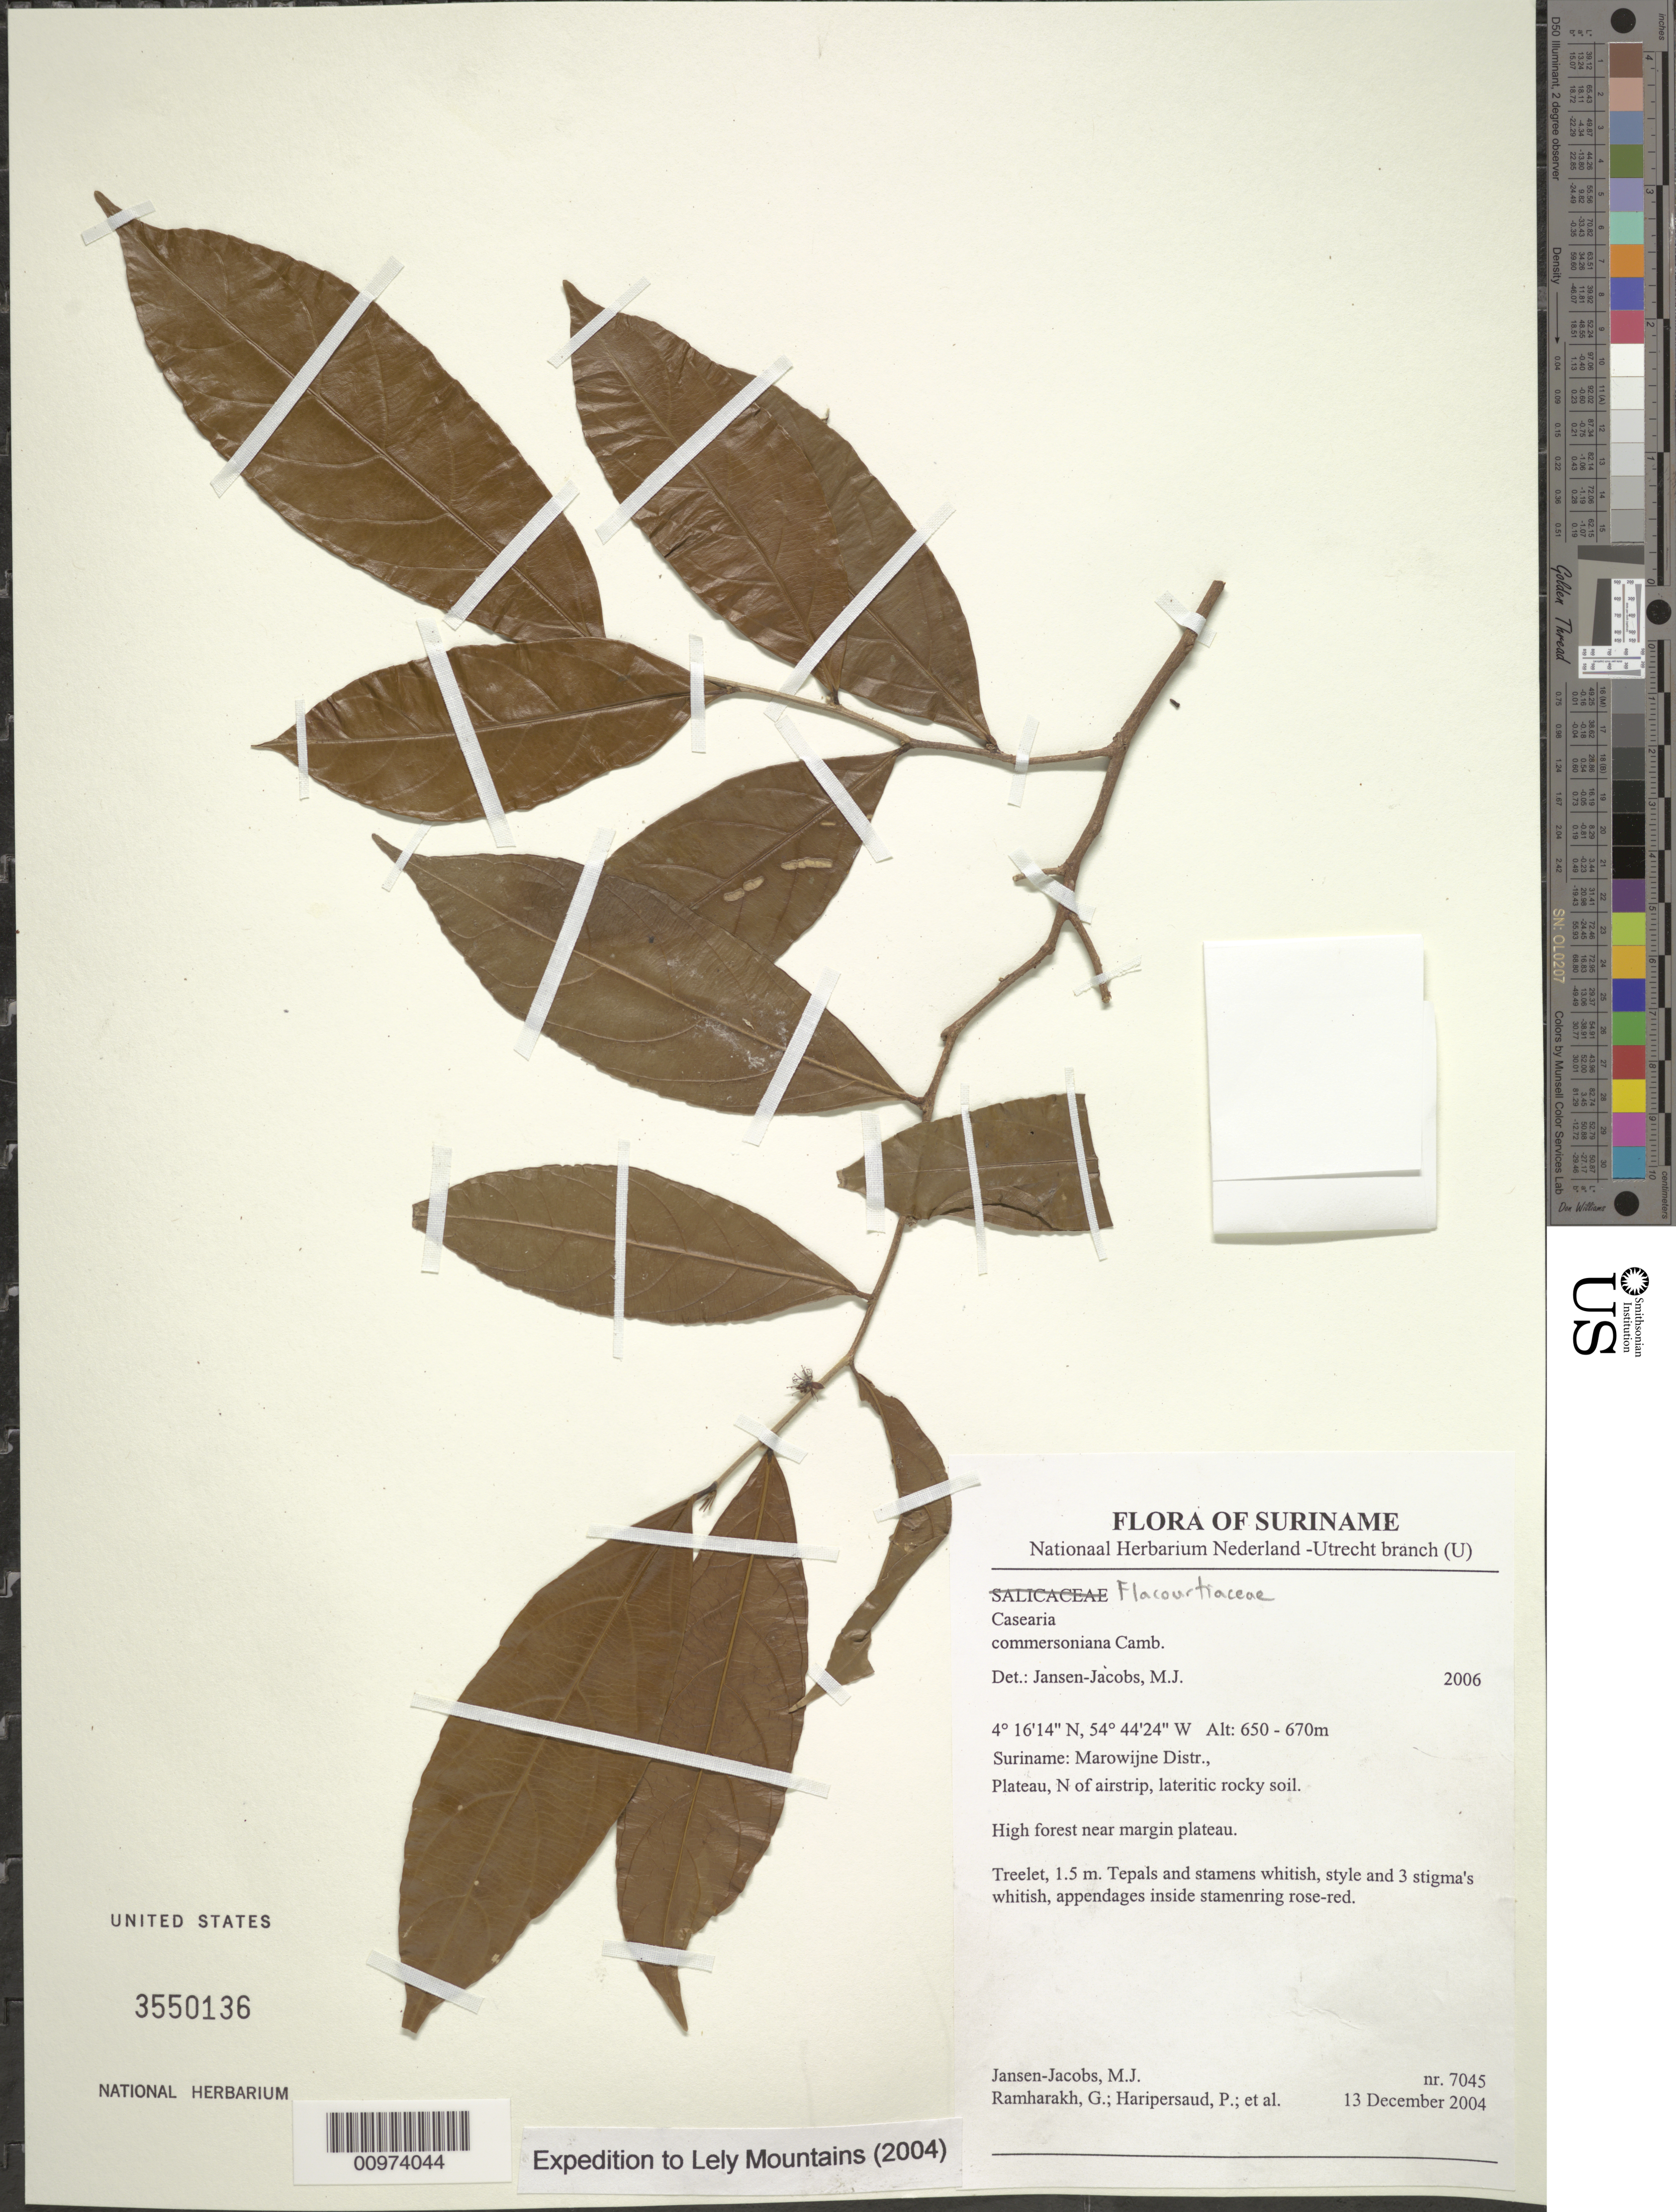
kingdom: Plantae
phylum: Tracheophyta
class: Magnoliopsida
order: Malpighiales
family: Salicaceae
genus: Piparea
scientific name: Piparea dentata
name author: Aubl.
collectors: M. J. Jansen-Jacobs et al.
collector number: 7045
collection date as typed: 13-Dec-04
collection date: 2004-12-13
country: Suriname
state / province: Marowijne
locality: Marowijne Distr., Plateau, N of airstrip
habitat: Lateritic rocky soil. High forest near margin plateau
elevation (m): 650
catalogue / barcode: US 3550136